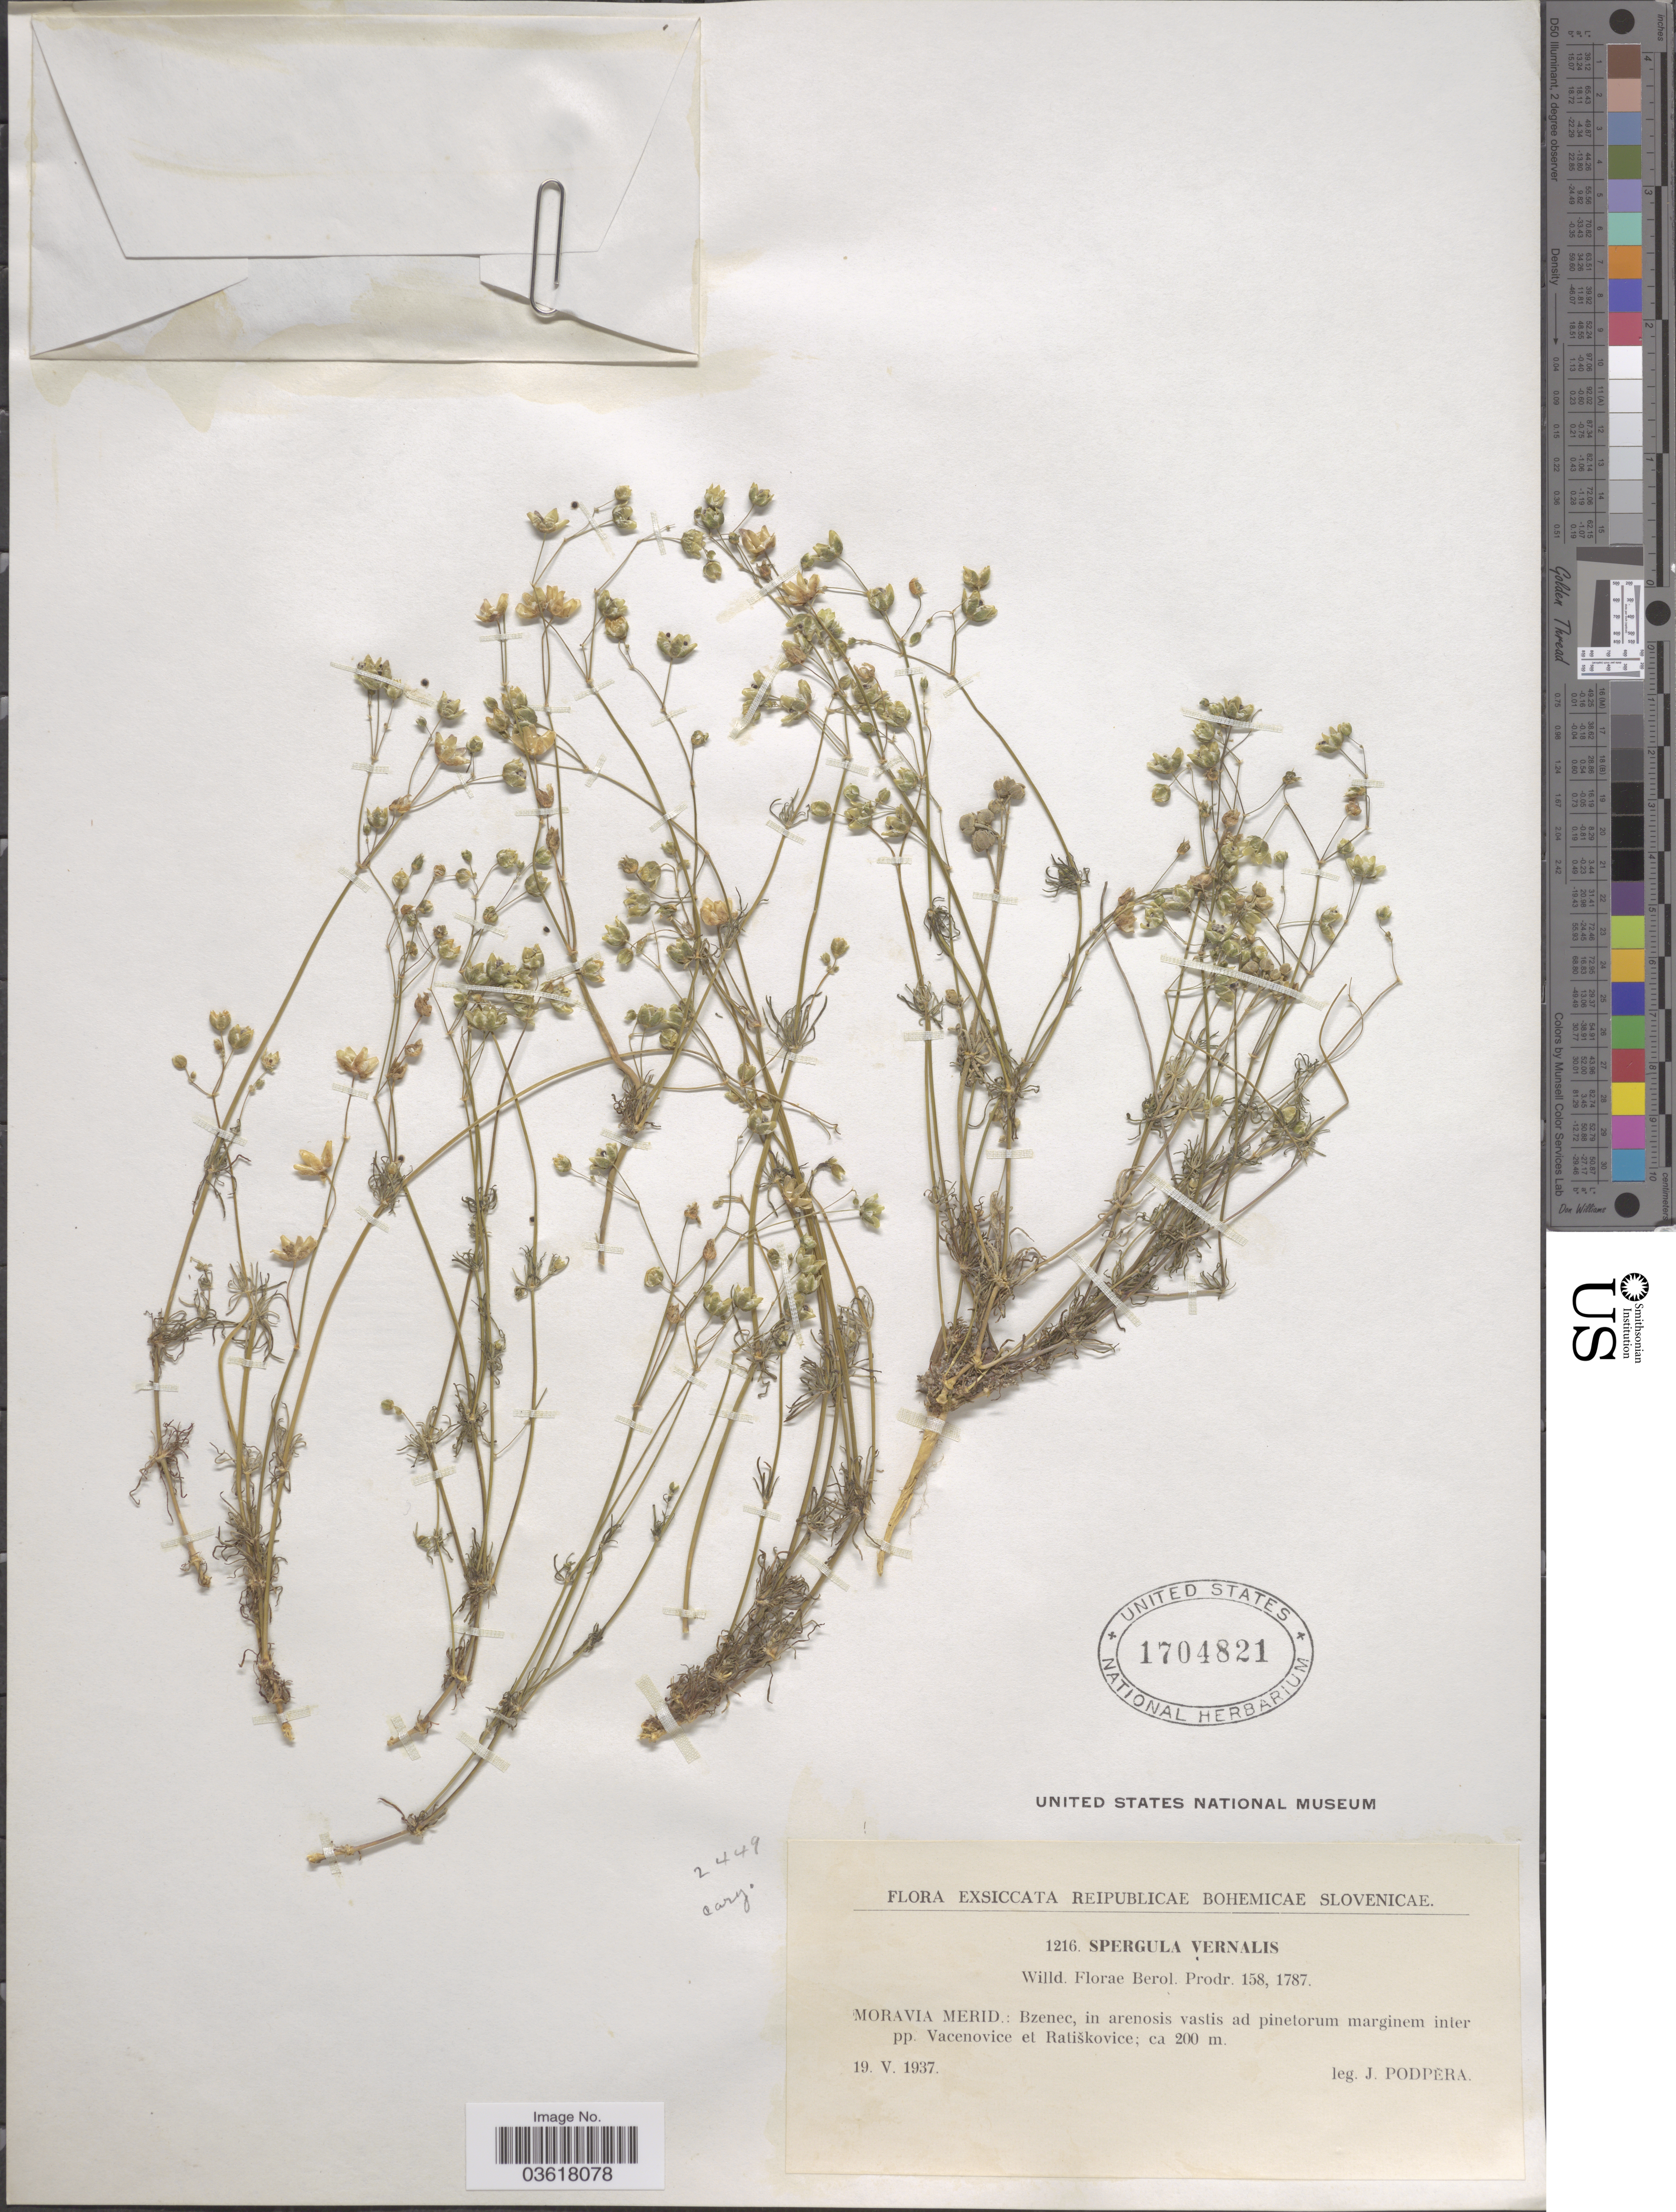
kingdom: Plantae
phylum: Tracheophyta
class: Magnoliopsida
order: Caryophyllales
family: Caryophyllaceae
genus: Spergula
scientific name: Spergula vernalis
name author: Willd.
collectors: J. Podpera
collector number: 1216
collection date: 1937-05-19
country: Czechia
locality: Reipublicae Bohemicae Slovenicae. Moravia Merid.: Bzenec, inter pp. Vacenovice et Ratiškovice.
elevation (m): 200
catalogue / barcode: US 1704821